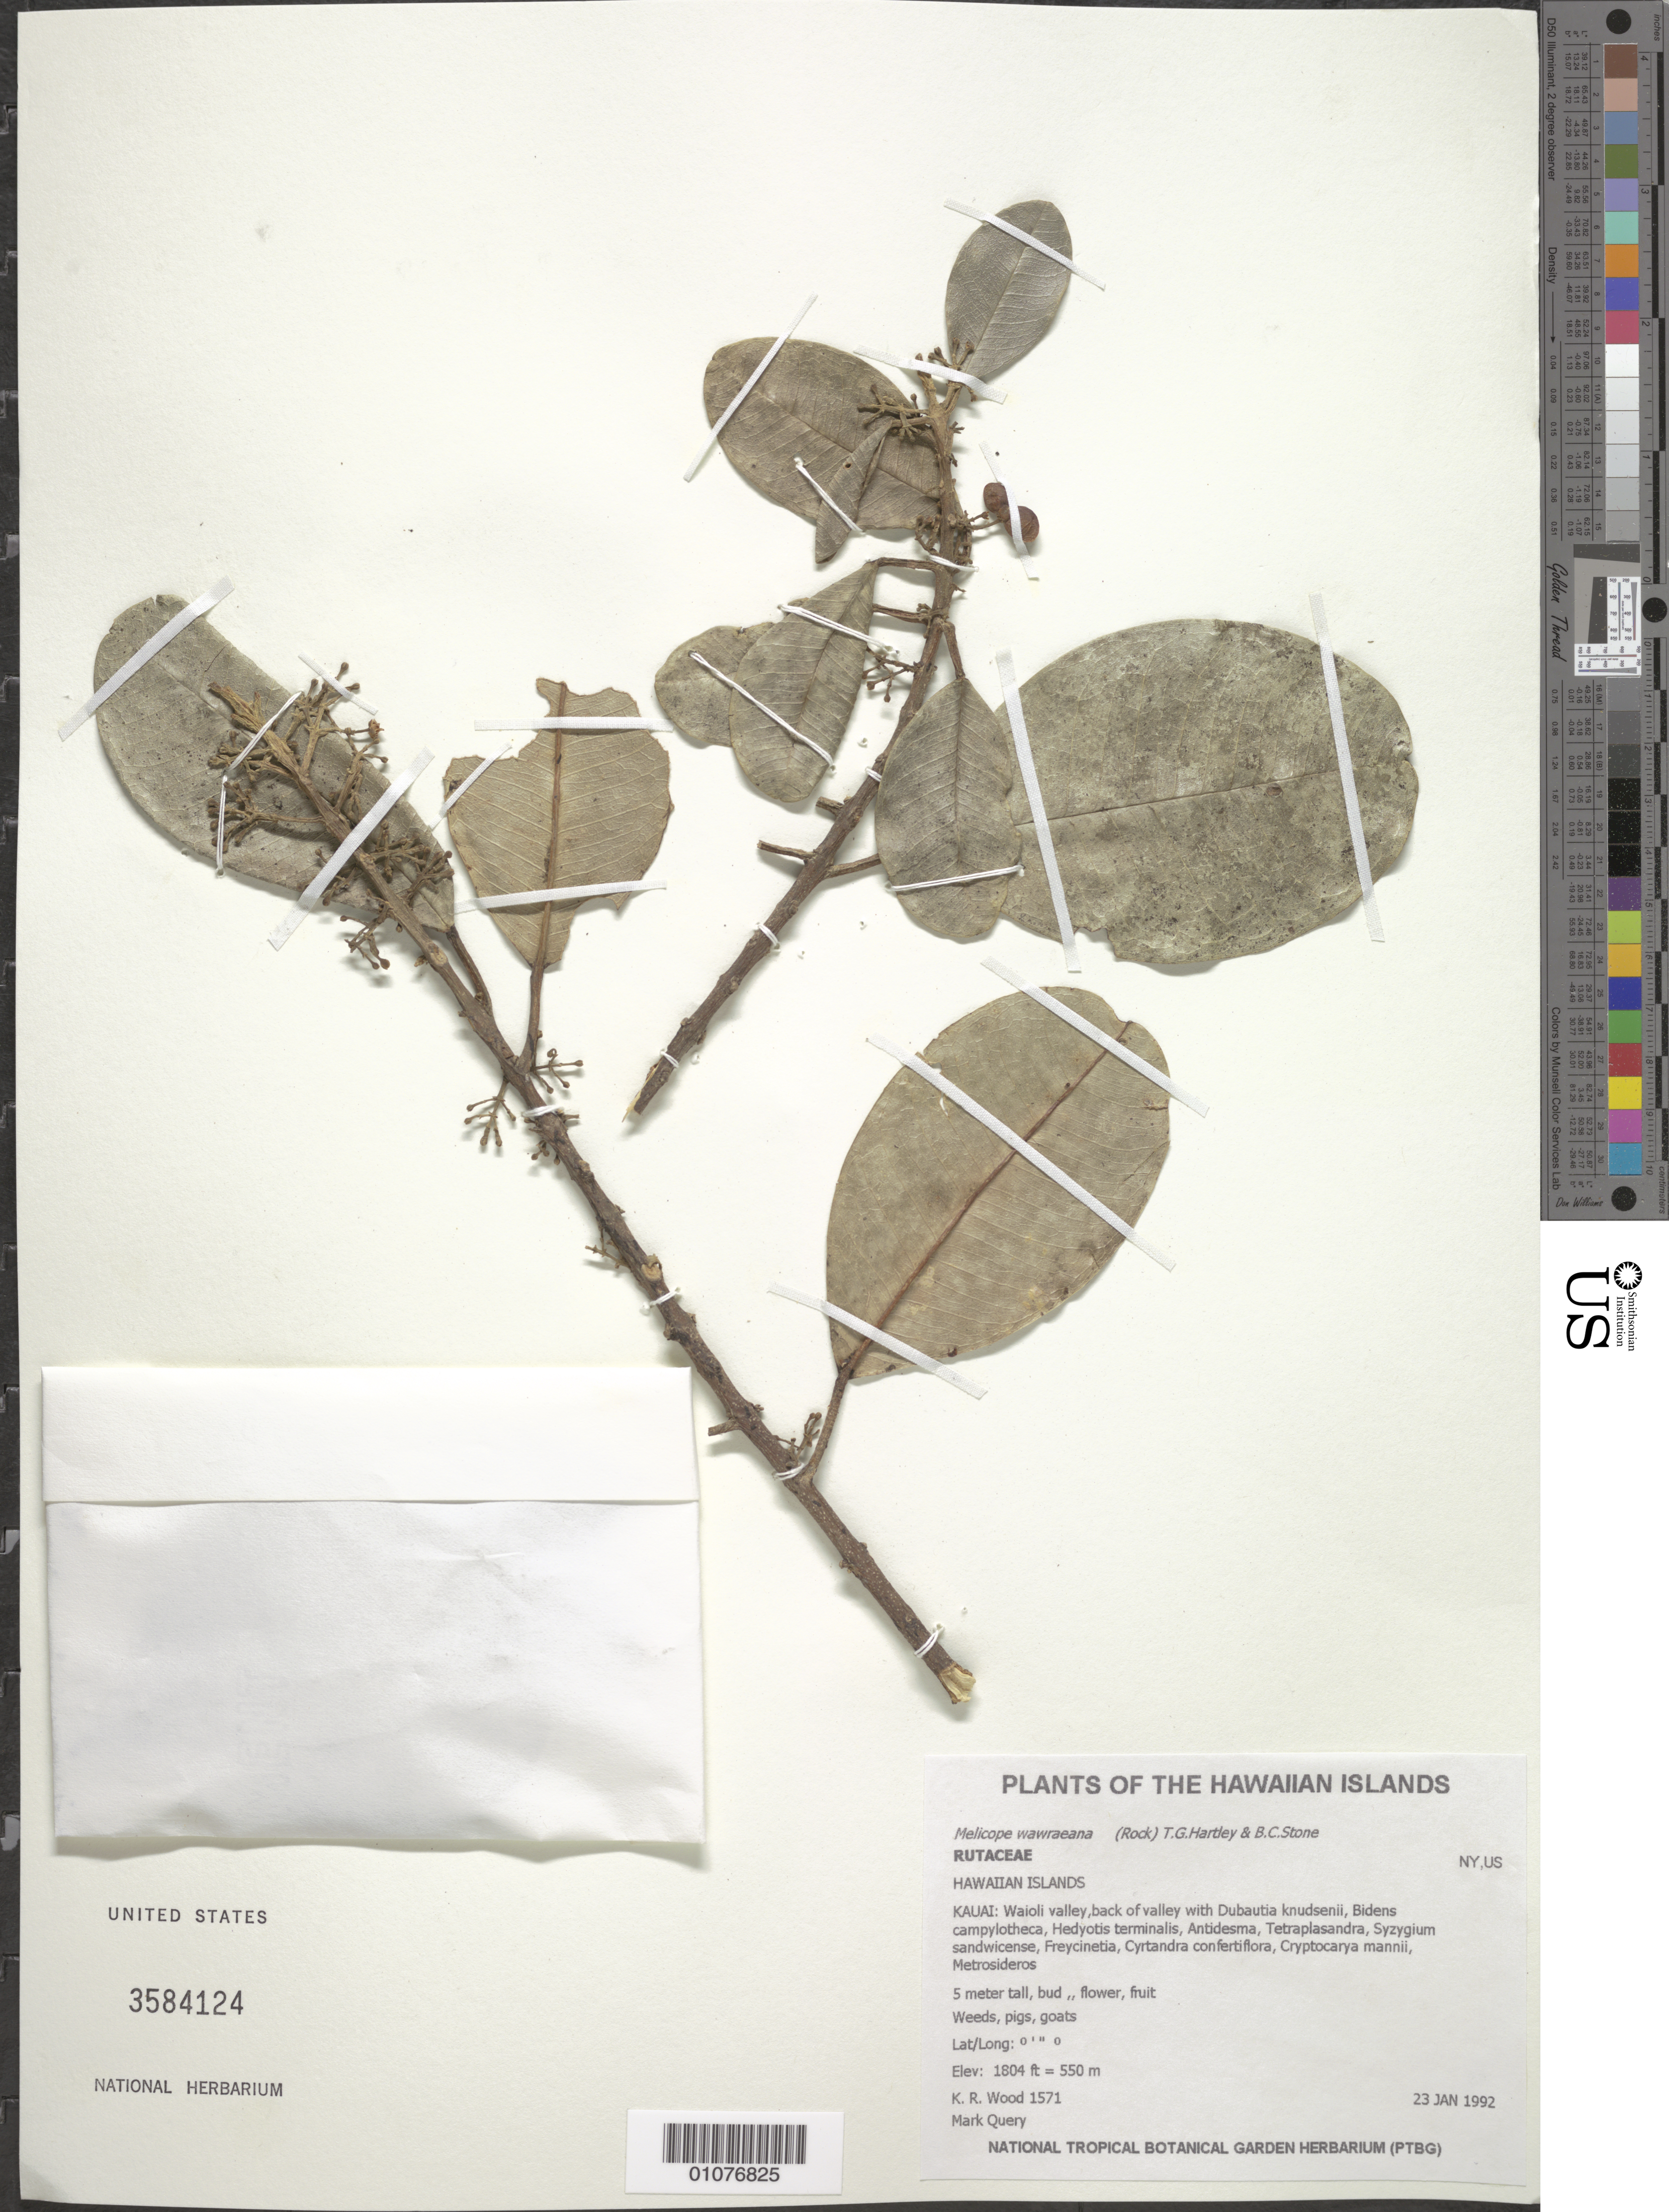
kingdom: Plantae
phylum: Tracheophyta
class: Magnoliopsida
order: Sapindales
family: Rutaceae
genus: Melicope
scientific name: Melicope wawraeana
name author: (H. Lév.) T.G. Hartley & B.C. Stone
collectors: K. R. Wood & M. Query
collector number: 1571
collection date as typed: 23 Jan 1992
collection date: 1992-01-23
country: United States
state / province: Hawaii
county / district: Kauai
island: Kaua'i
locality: Hanalei District, Wai'oli, back of valley.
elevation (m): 550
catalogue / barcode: US 3584124